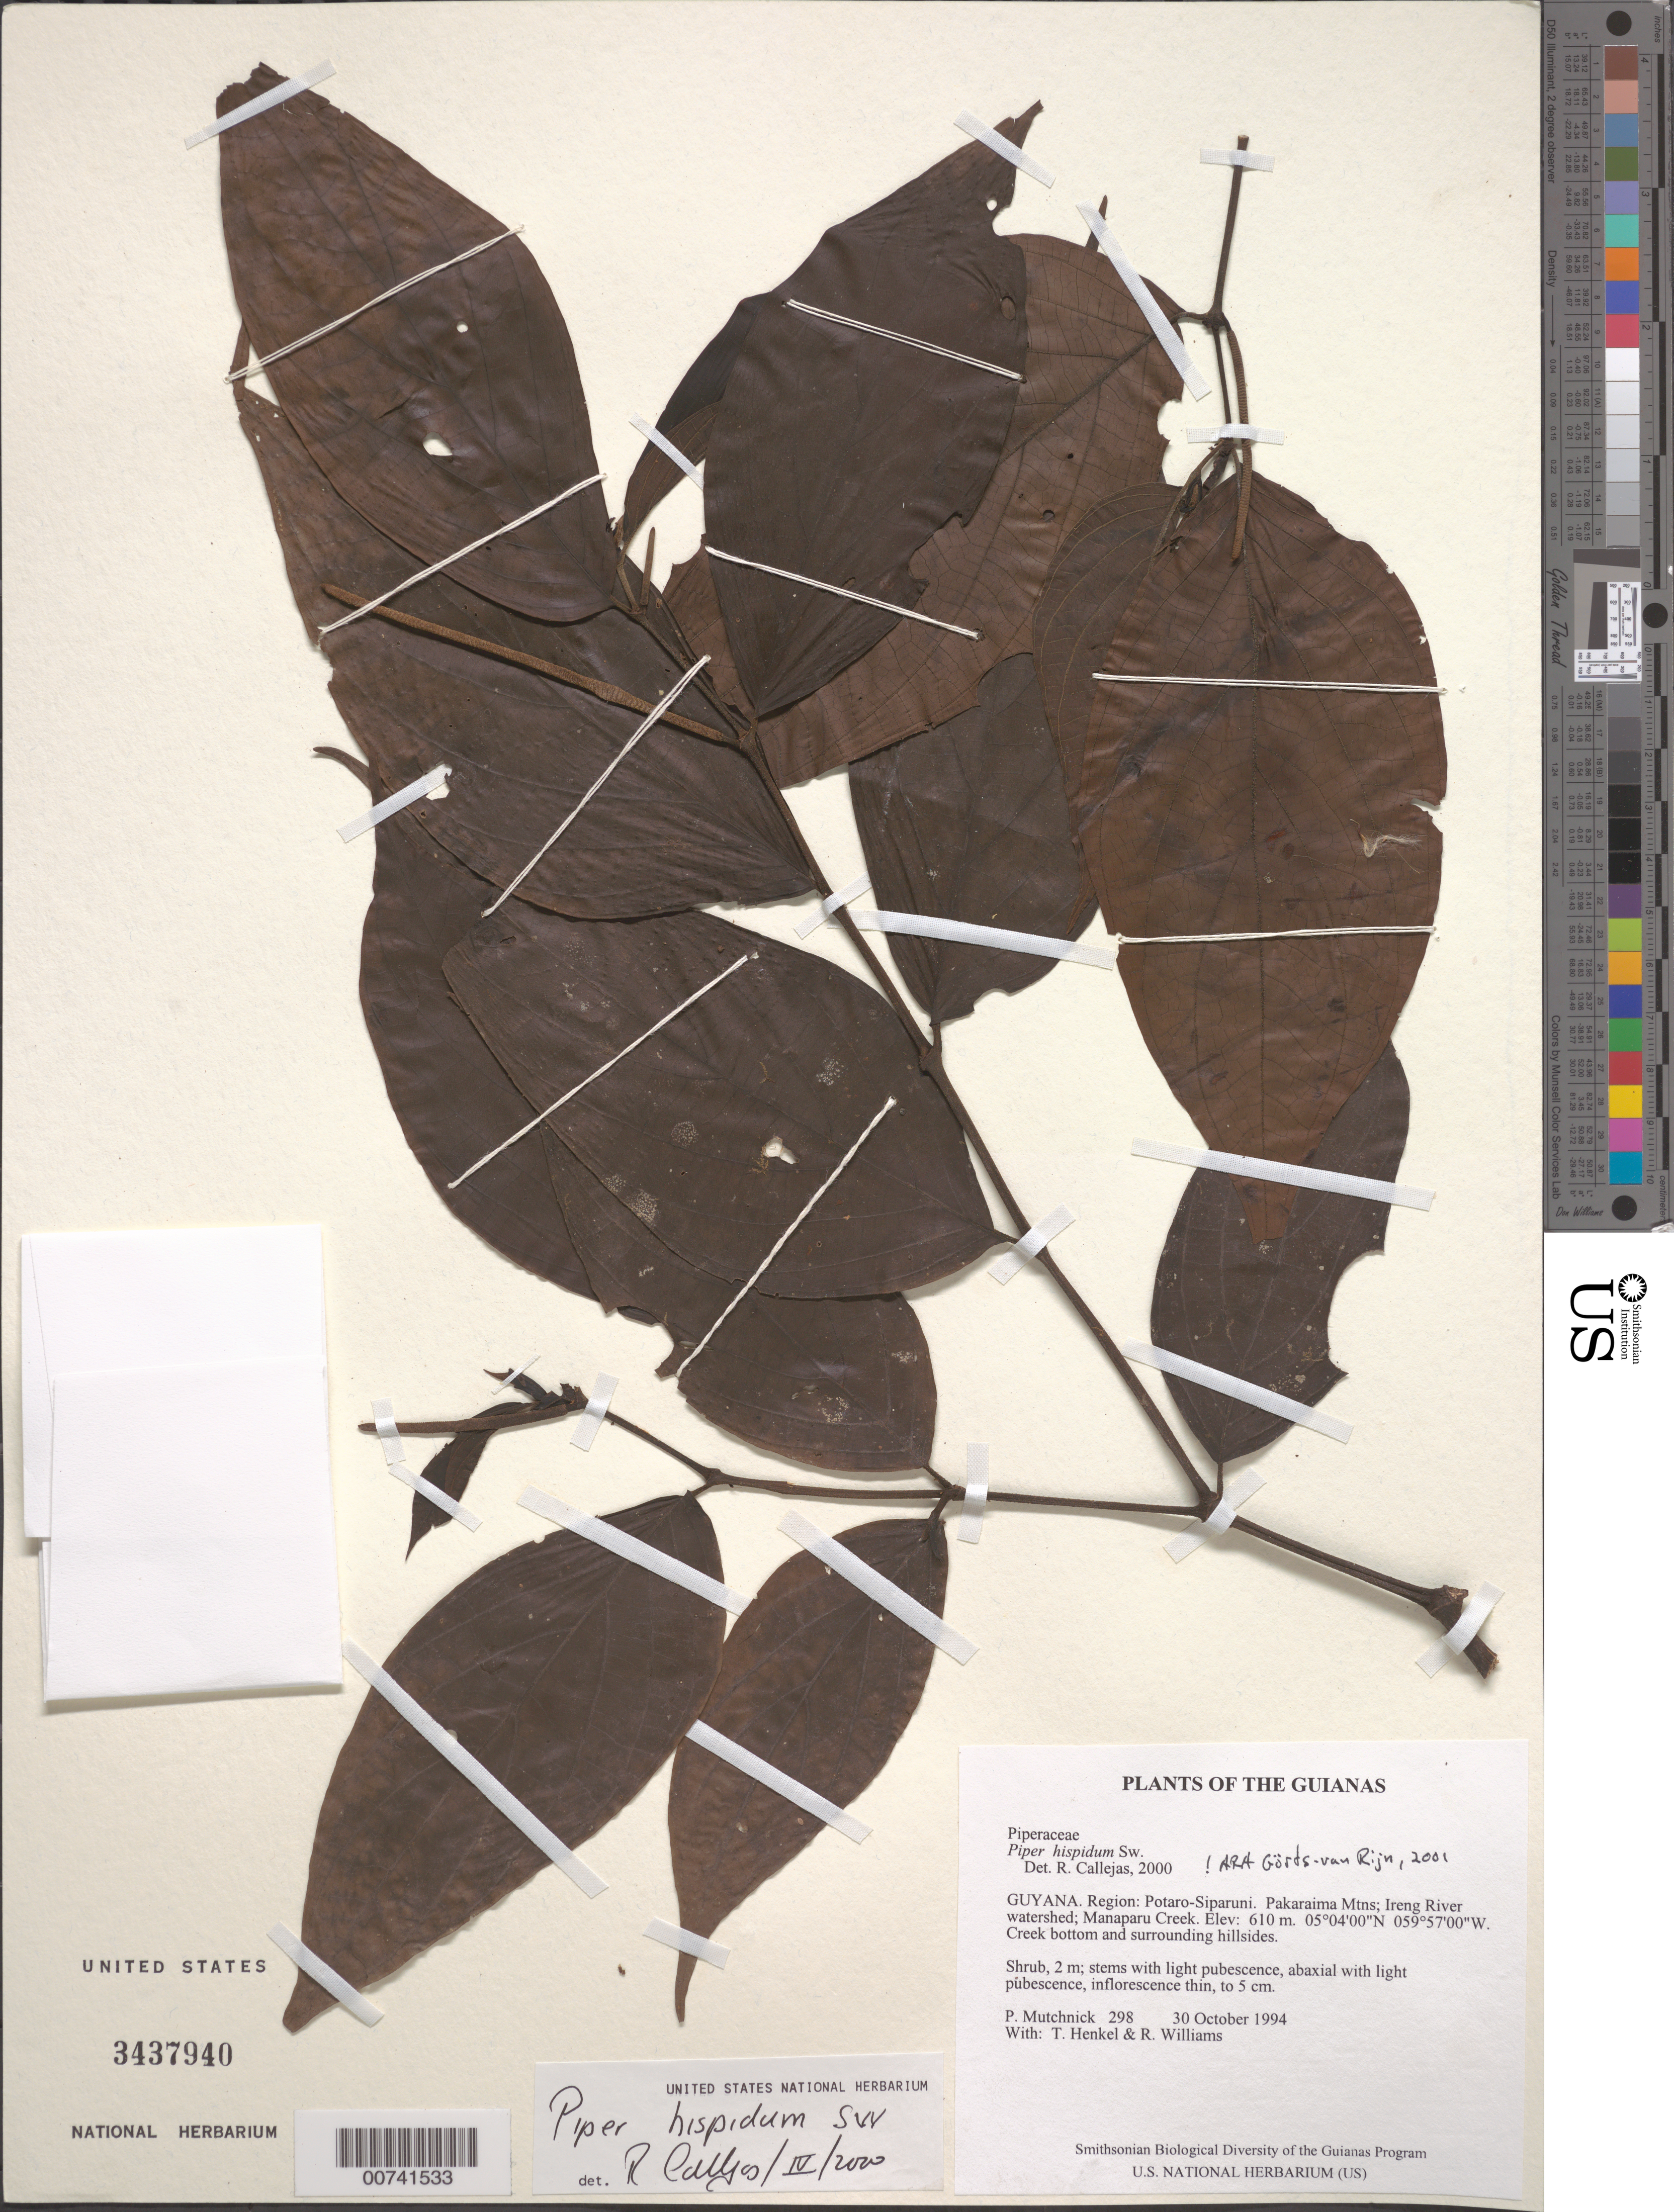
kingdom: Plantae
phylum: Tracheophyta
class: Magnoliopsida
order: Piperales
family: Piperaceae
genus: Piper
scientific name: Piper hispidum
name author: Sw.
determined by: Görts-van Rijn, A. R. A.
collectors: P. Mutchnick, T. Henkel & R. Williams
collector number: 298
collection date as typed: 30 October 1994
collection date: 1994-10-30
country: Guyana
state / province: Potaro-Siparuni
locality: Pakaraima Mtns; Ireng River watershed; Manaparu Creek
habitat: Creek bottom and surrounding hillsides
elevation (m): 610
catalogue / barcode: US 3437940